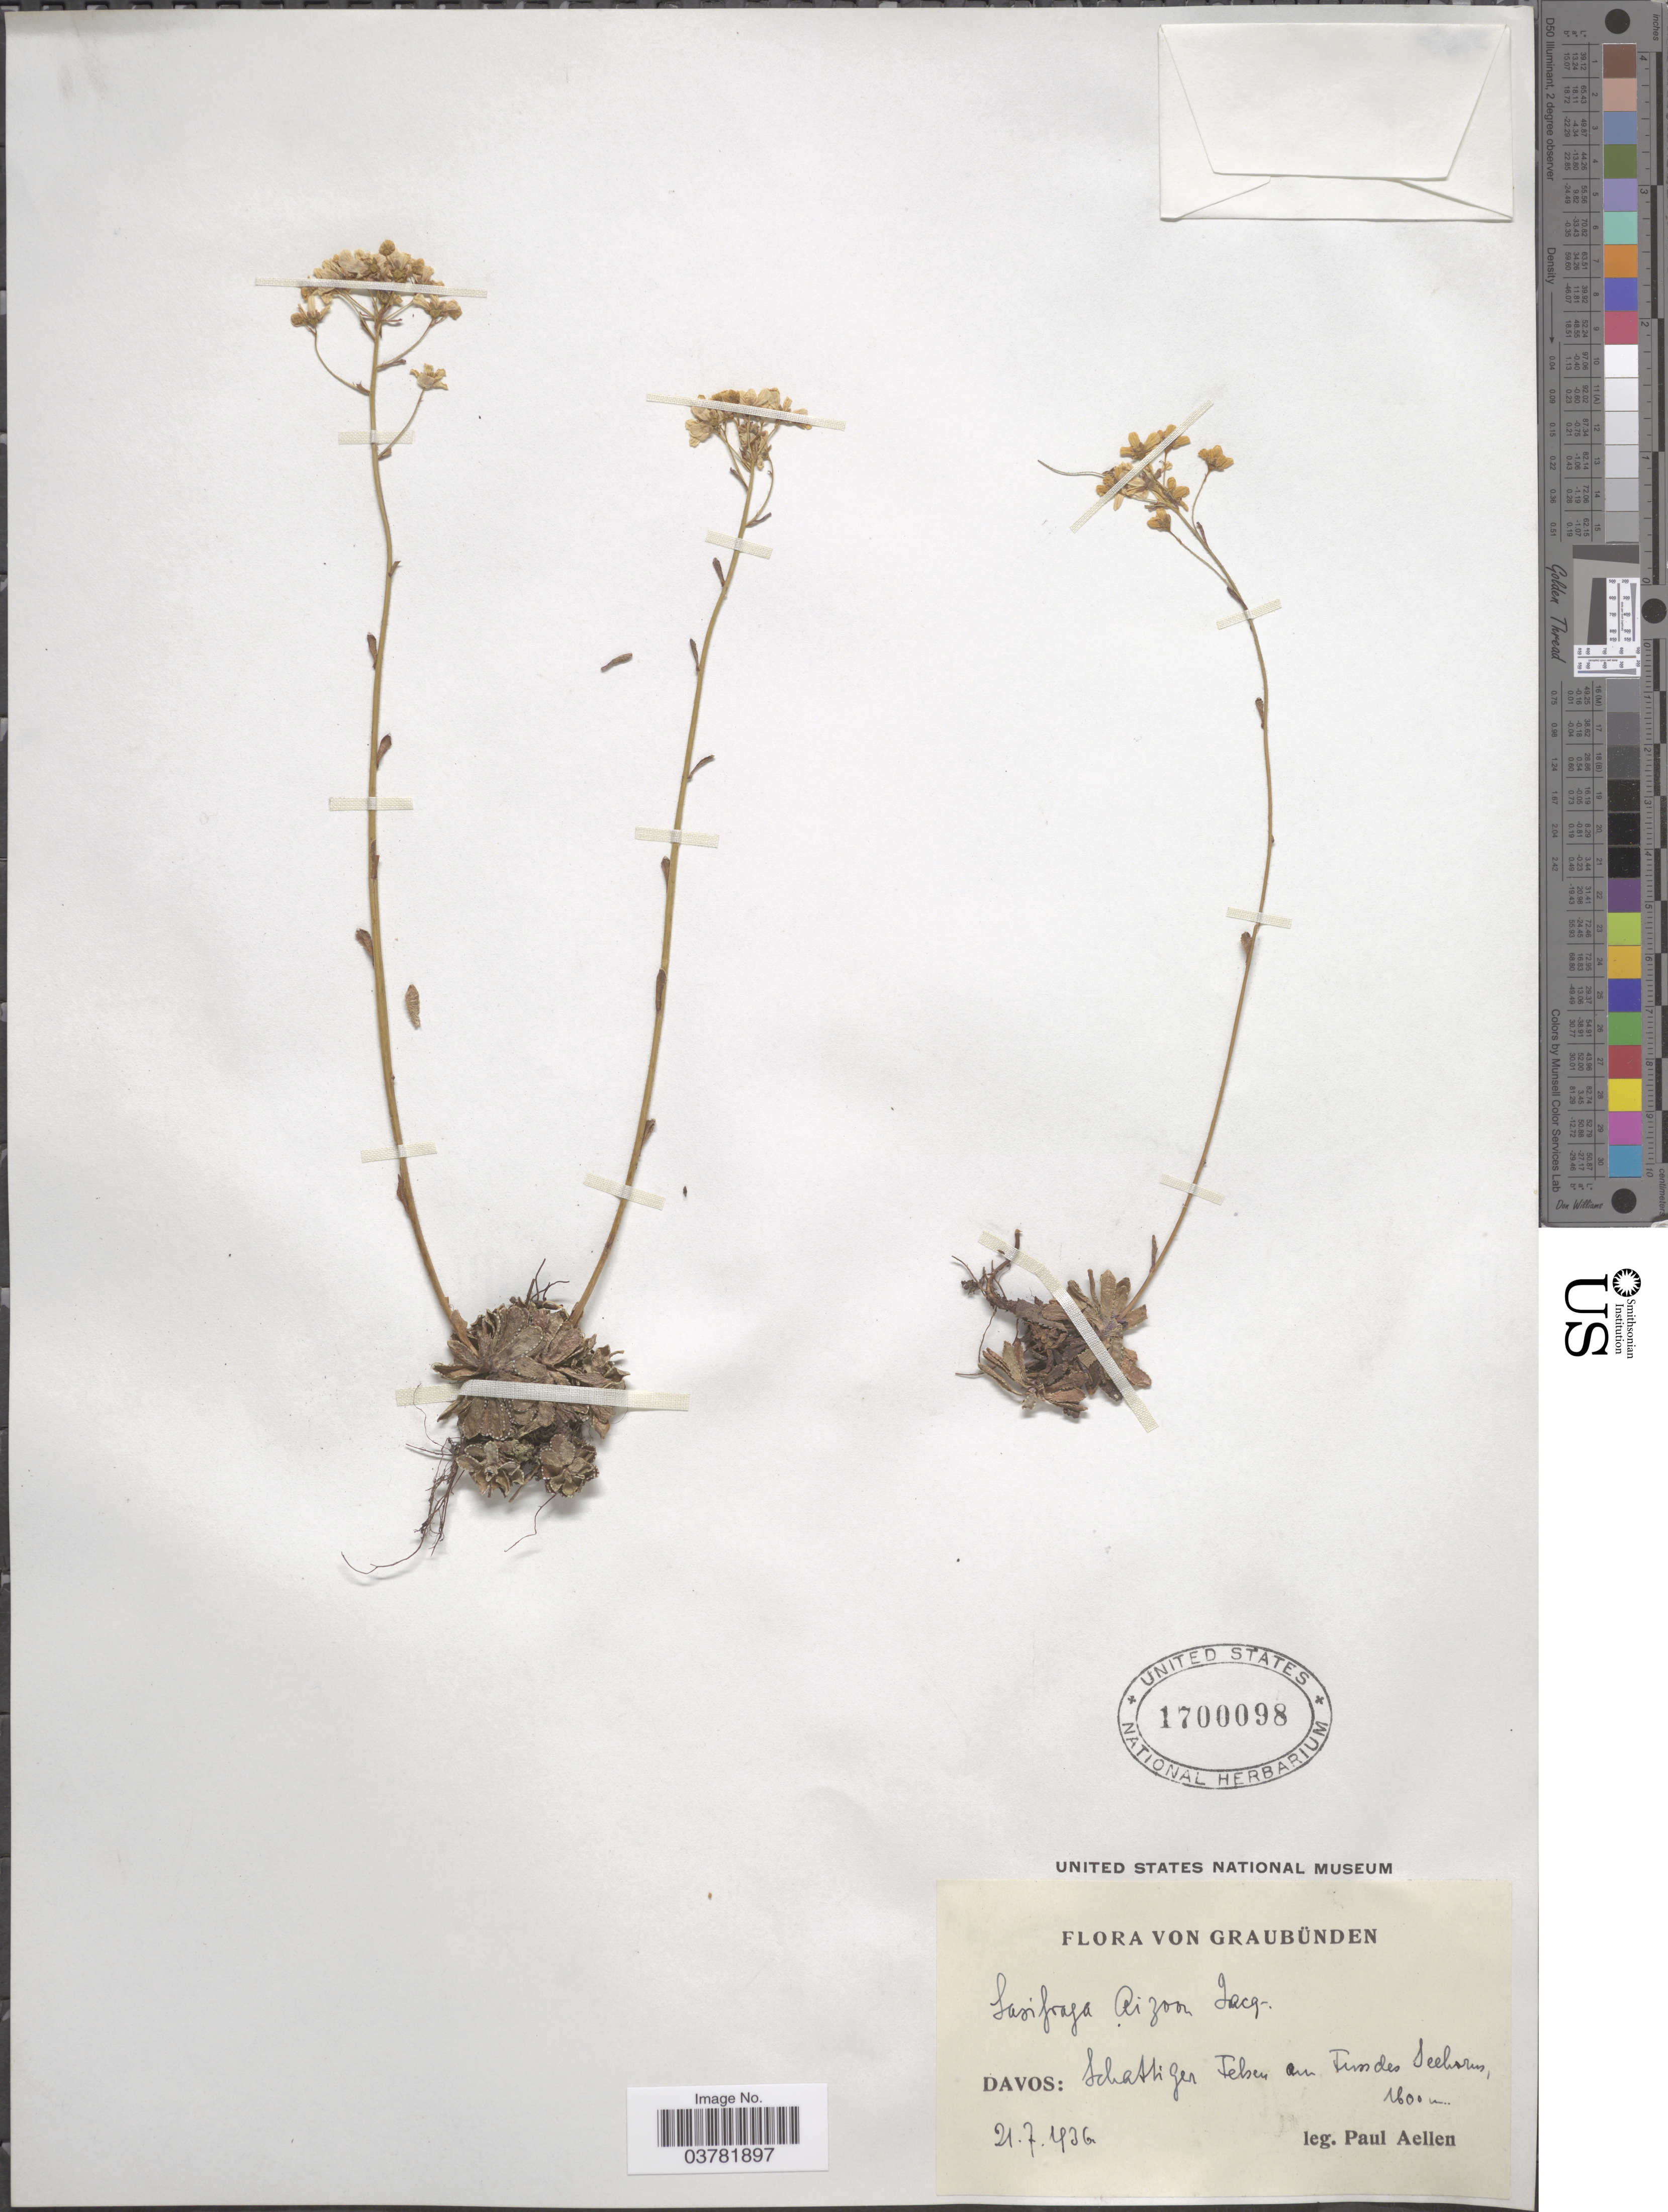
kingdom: Plantae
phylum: Tracheophyta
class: Magnoliopsida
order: Saxifragales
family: Saxifragaceae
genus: Saxifraga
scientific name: Saxifraga aizoon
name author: Jacq.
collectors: P. Aellen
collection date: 1936-07-21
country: Switzerland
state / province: Graubunden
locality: Davos: Schattiger Felsen am Fundes Seehorn.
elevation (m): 1600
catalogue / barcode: US 1700098